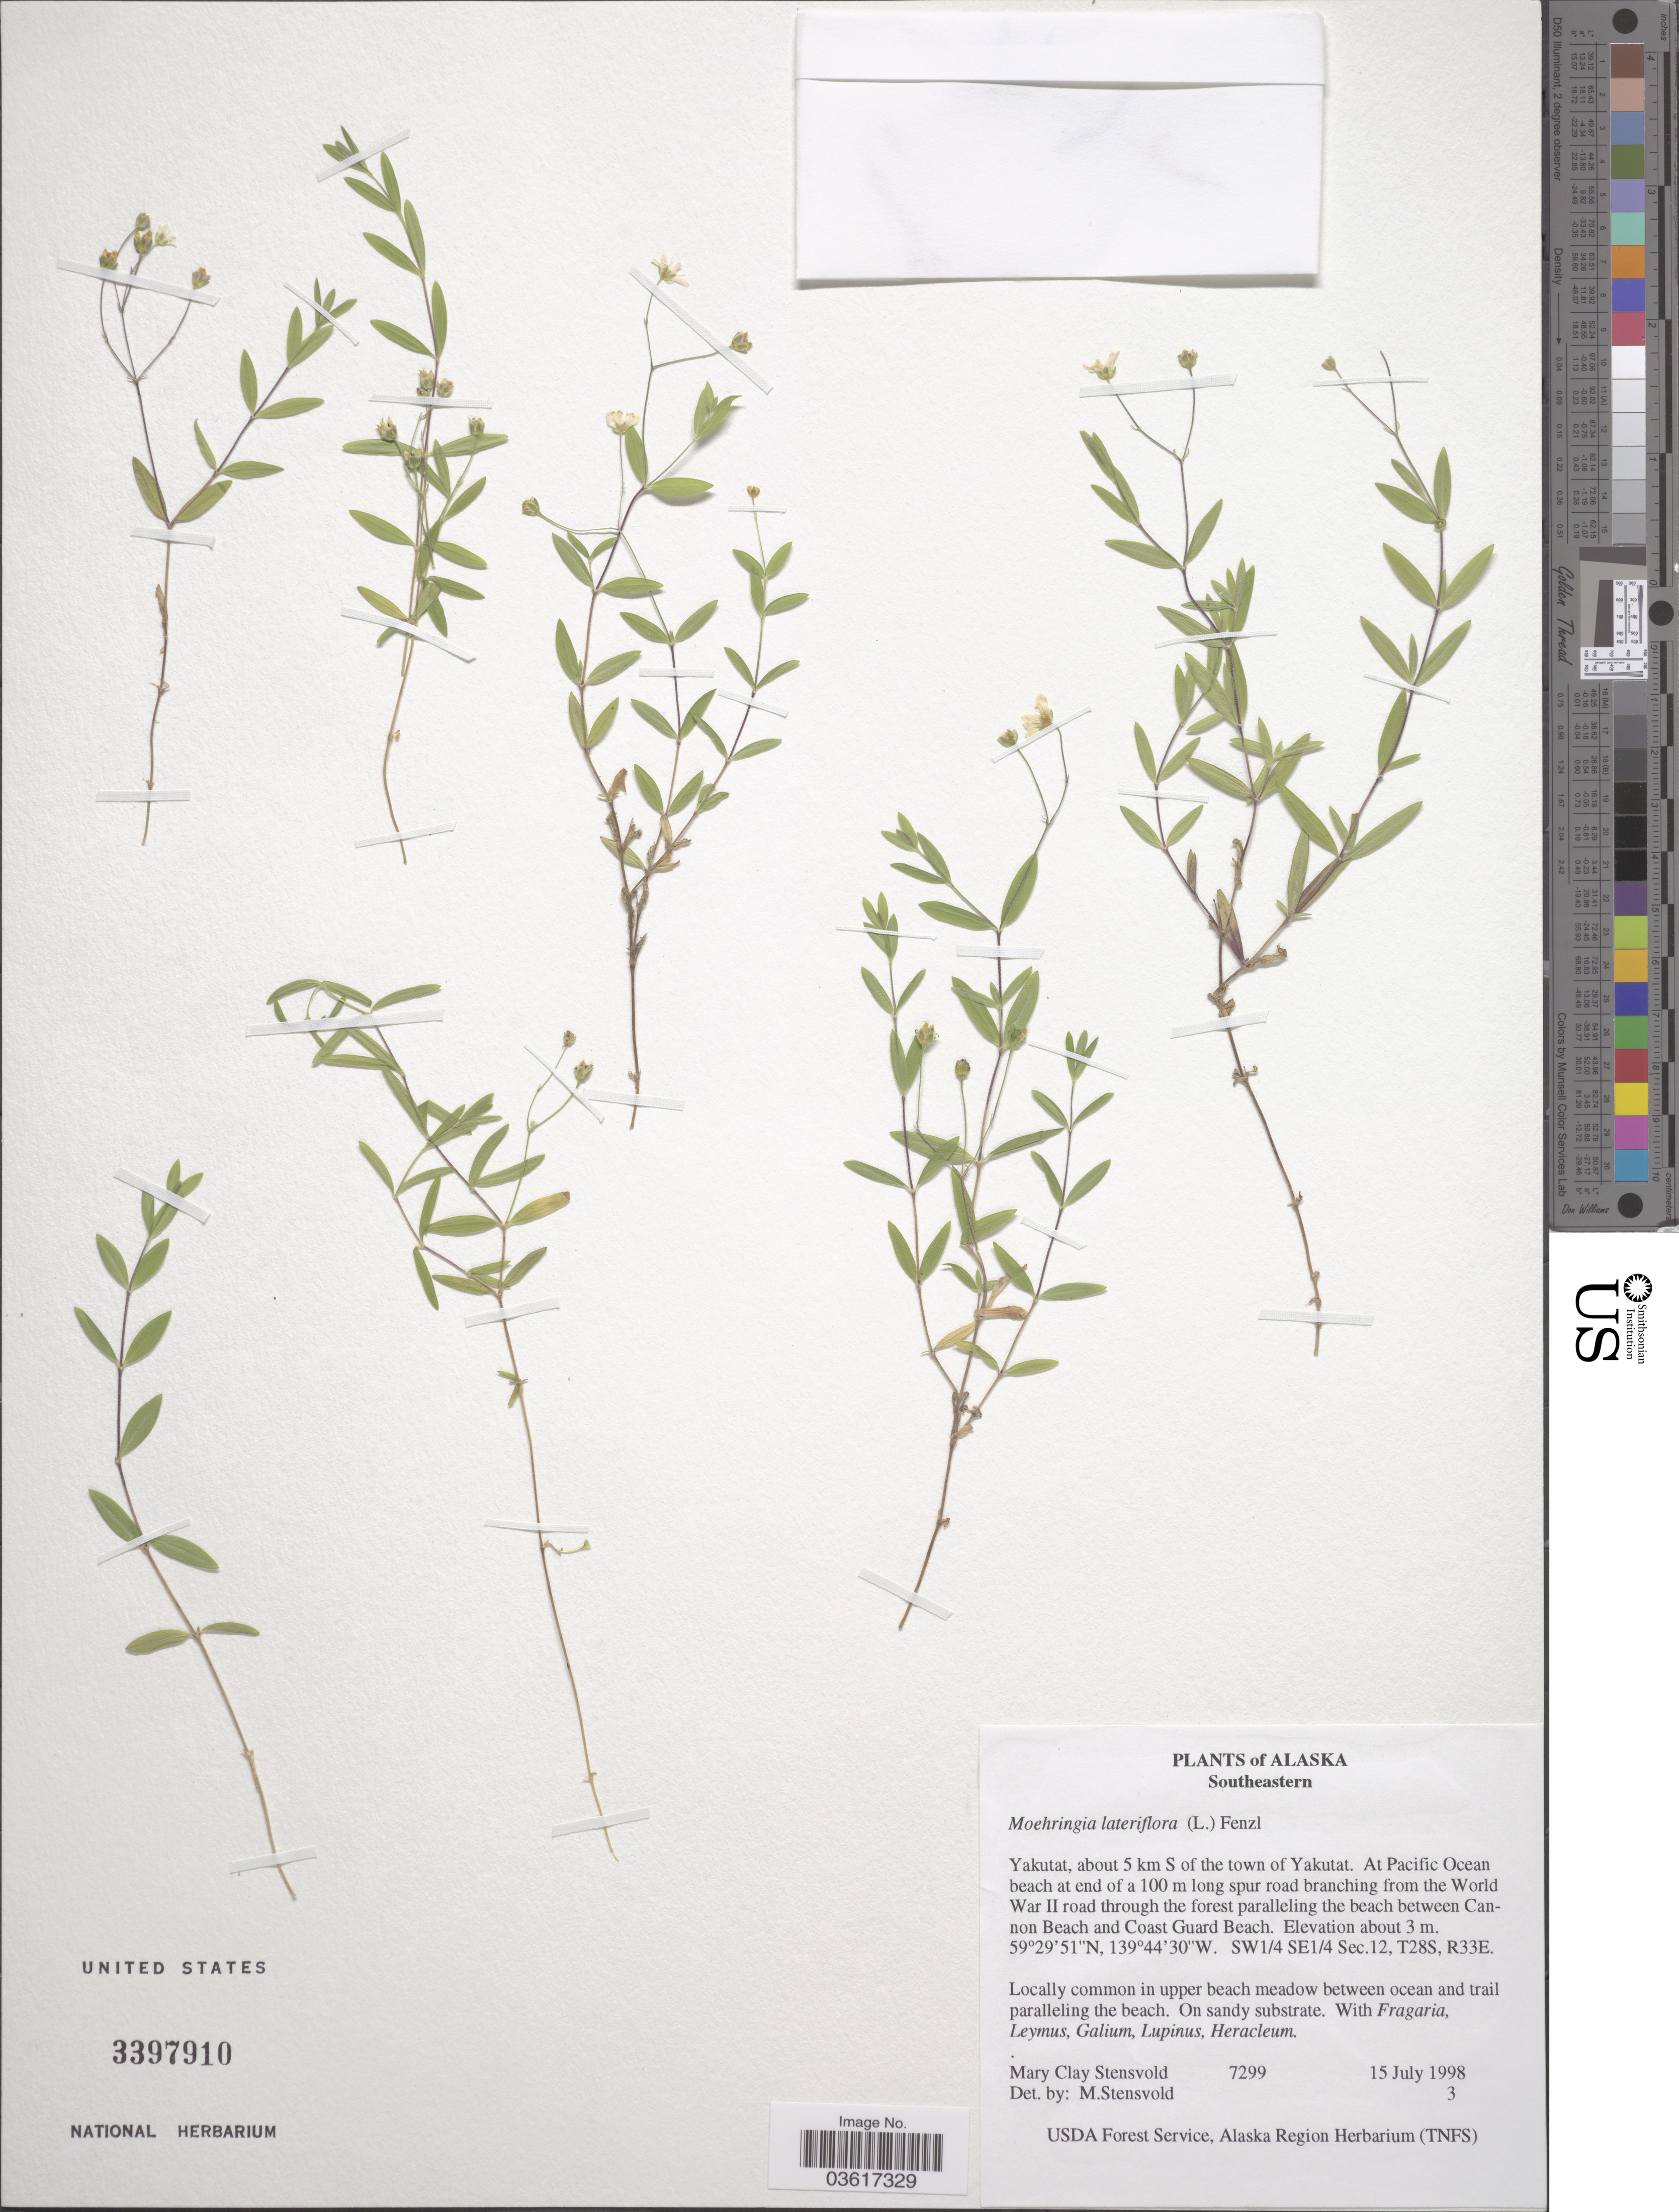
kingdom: Plantae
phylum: Tracheophyta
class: Magnoliopsida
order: Caryophyllales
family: Caryophyllaceae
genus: Moehringia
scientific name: Moehringia lateriflora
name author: (L.) Fenzl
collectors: M. Stensvold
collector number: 7299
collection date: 1998-07-15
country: United States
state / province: Alaska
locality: Southeastern. Yakutat, about 5 km S of the town of Yakutat. At Pacific Ocean beach at end of a 100 m long spur road branching from the World War II road through the forest paralleling the beach between Canon Beach and Coast Guard Beach. SW¼ SE¼ Sec.12, T28S, R33E.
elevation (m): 3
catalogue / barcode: US 3397910